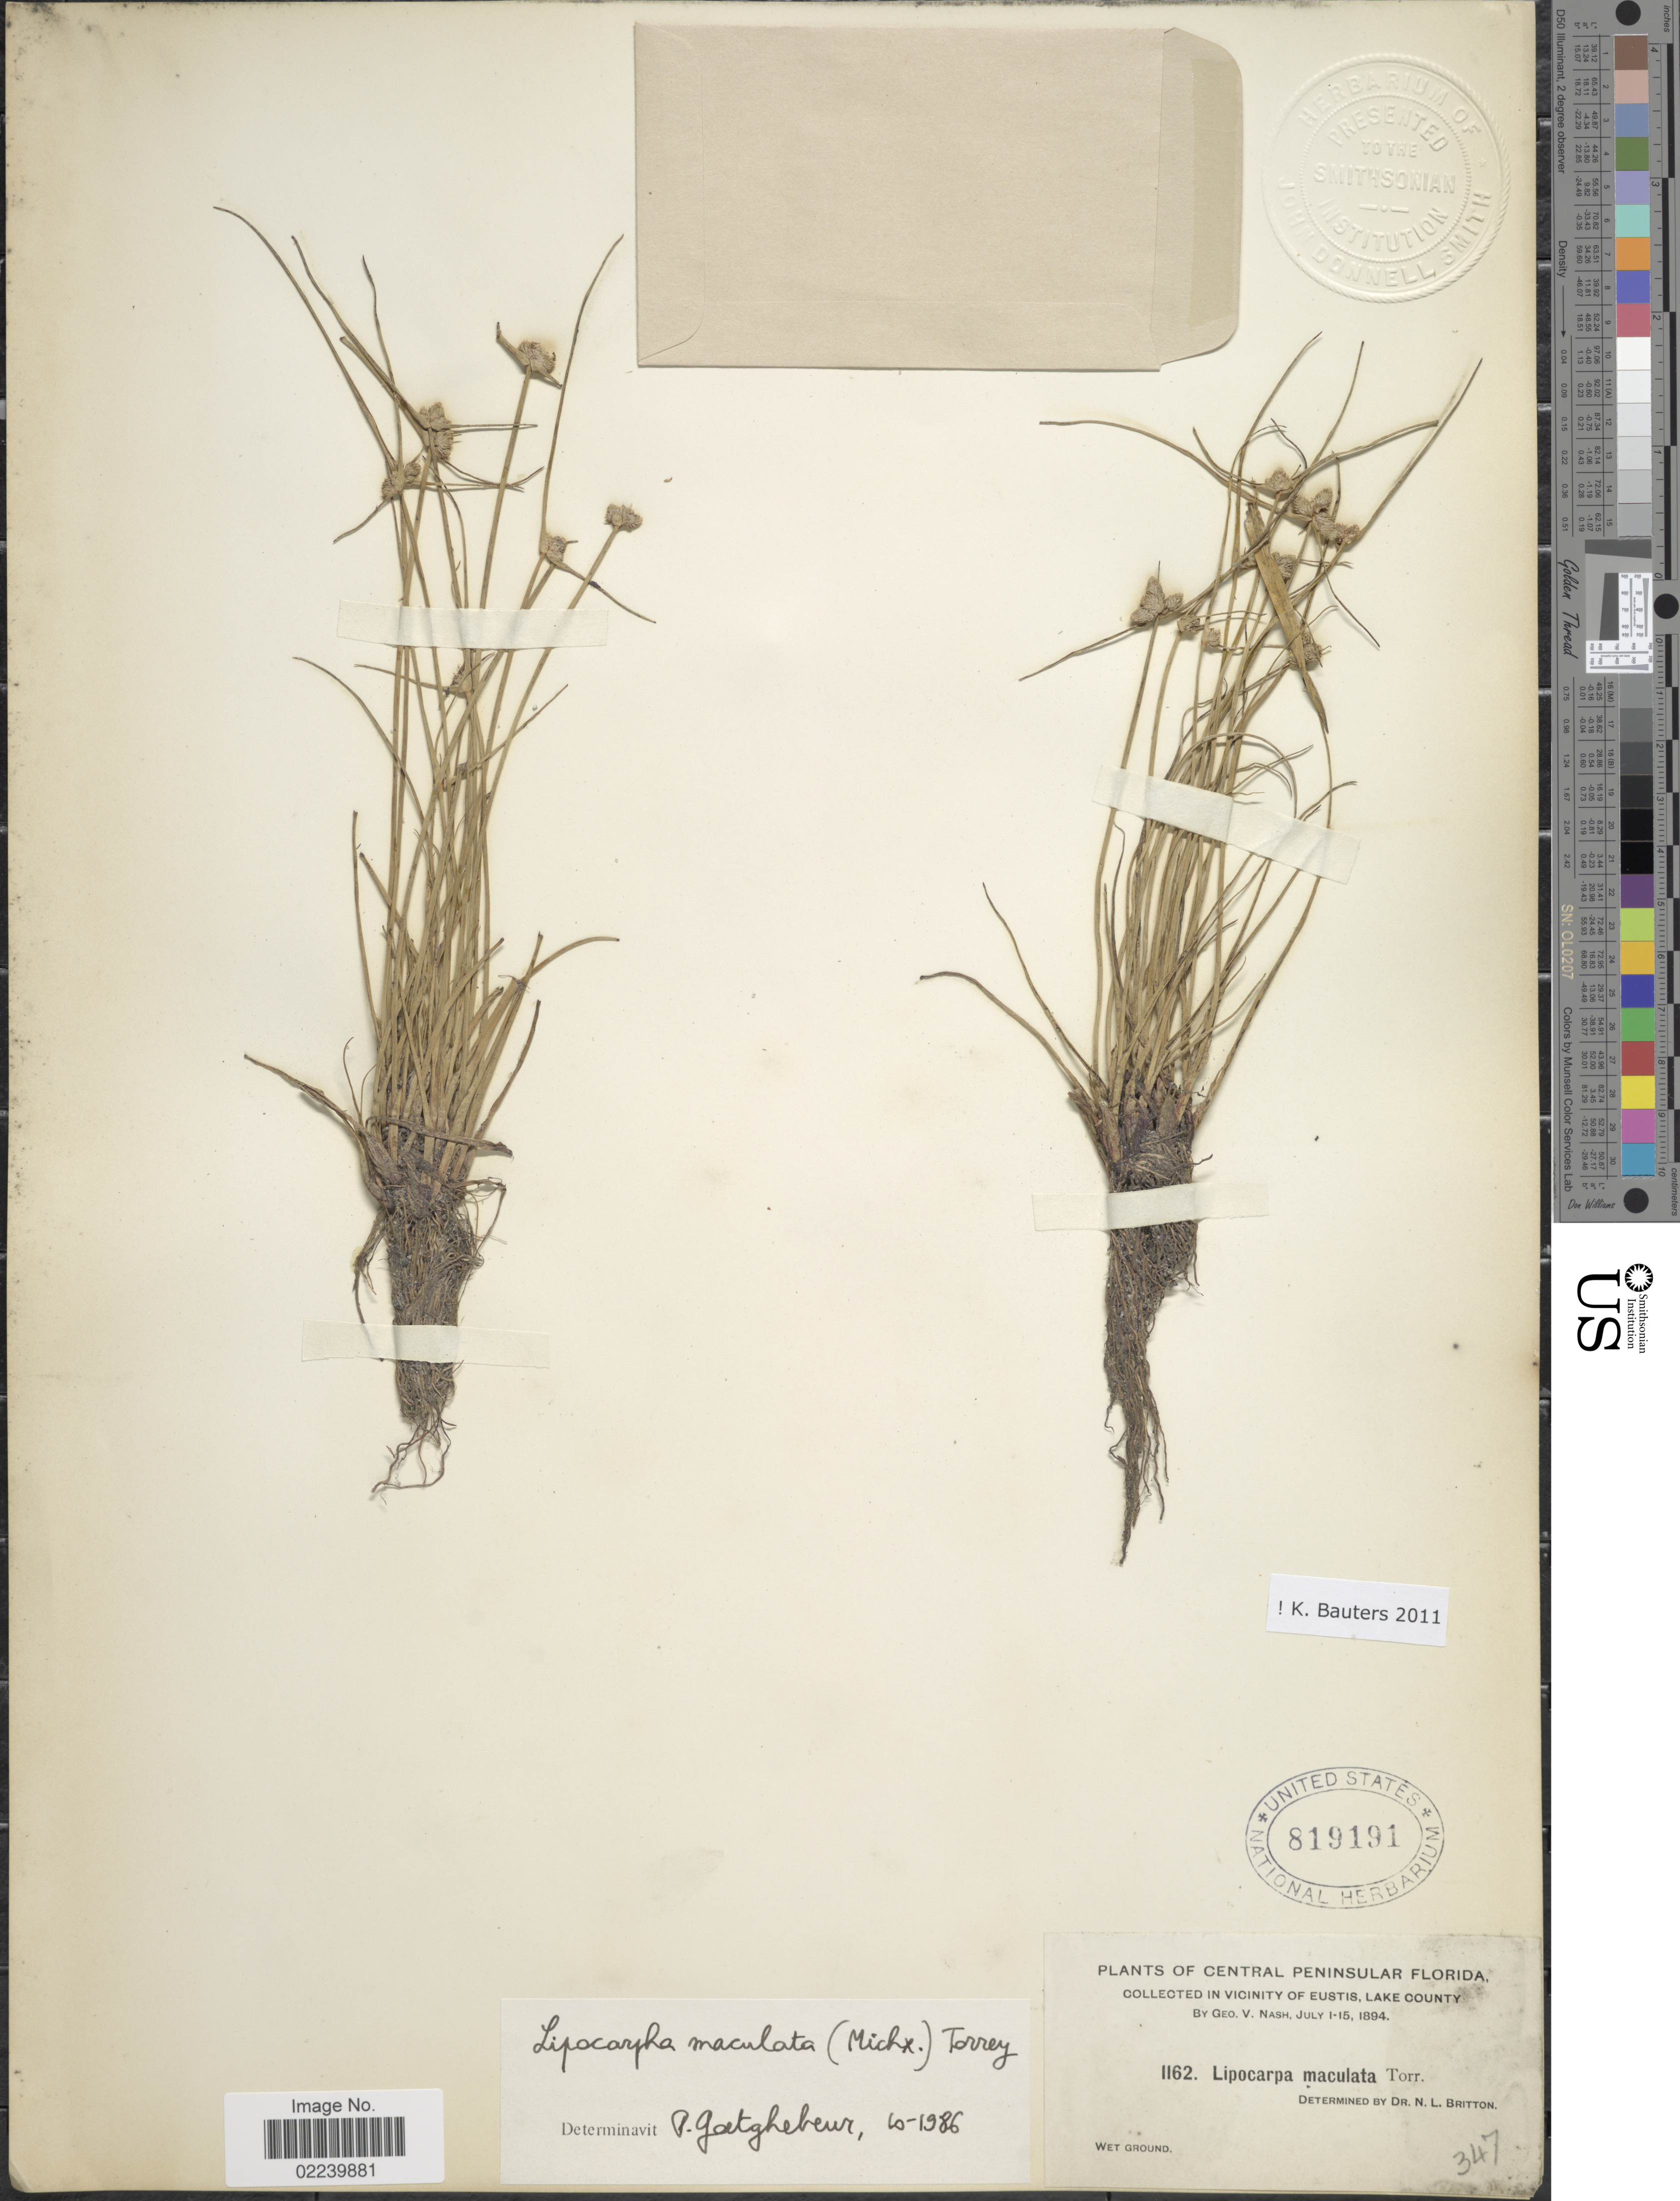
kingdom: Plantae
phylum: Tracheophyta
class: Liliopsida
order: Poales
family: Cyperaceae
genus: Cyperus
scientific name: Cyperus neotropicalis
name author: Alain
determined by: Strong, M. T., (US), Smithsonian Institution - National Museum of Natural History (UNITED STATES)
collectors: G. V. Nash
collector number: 1162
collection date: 1894-07-01/1894-07-15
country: United States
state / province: Florida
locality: Central Peninsular Florida, In Vicinity of Eustis, Lake County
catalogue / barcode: US 819191